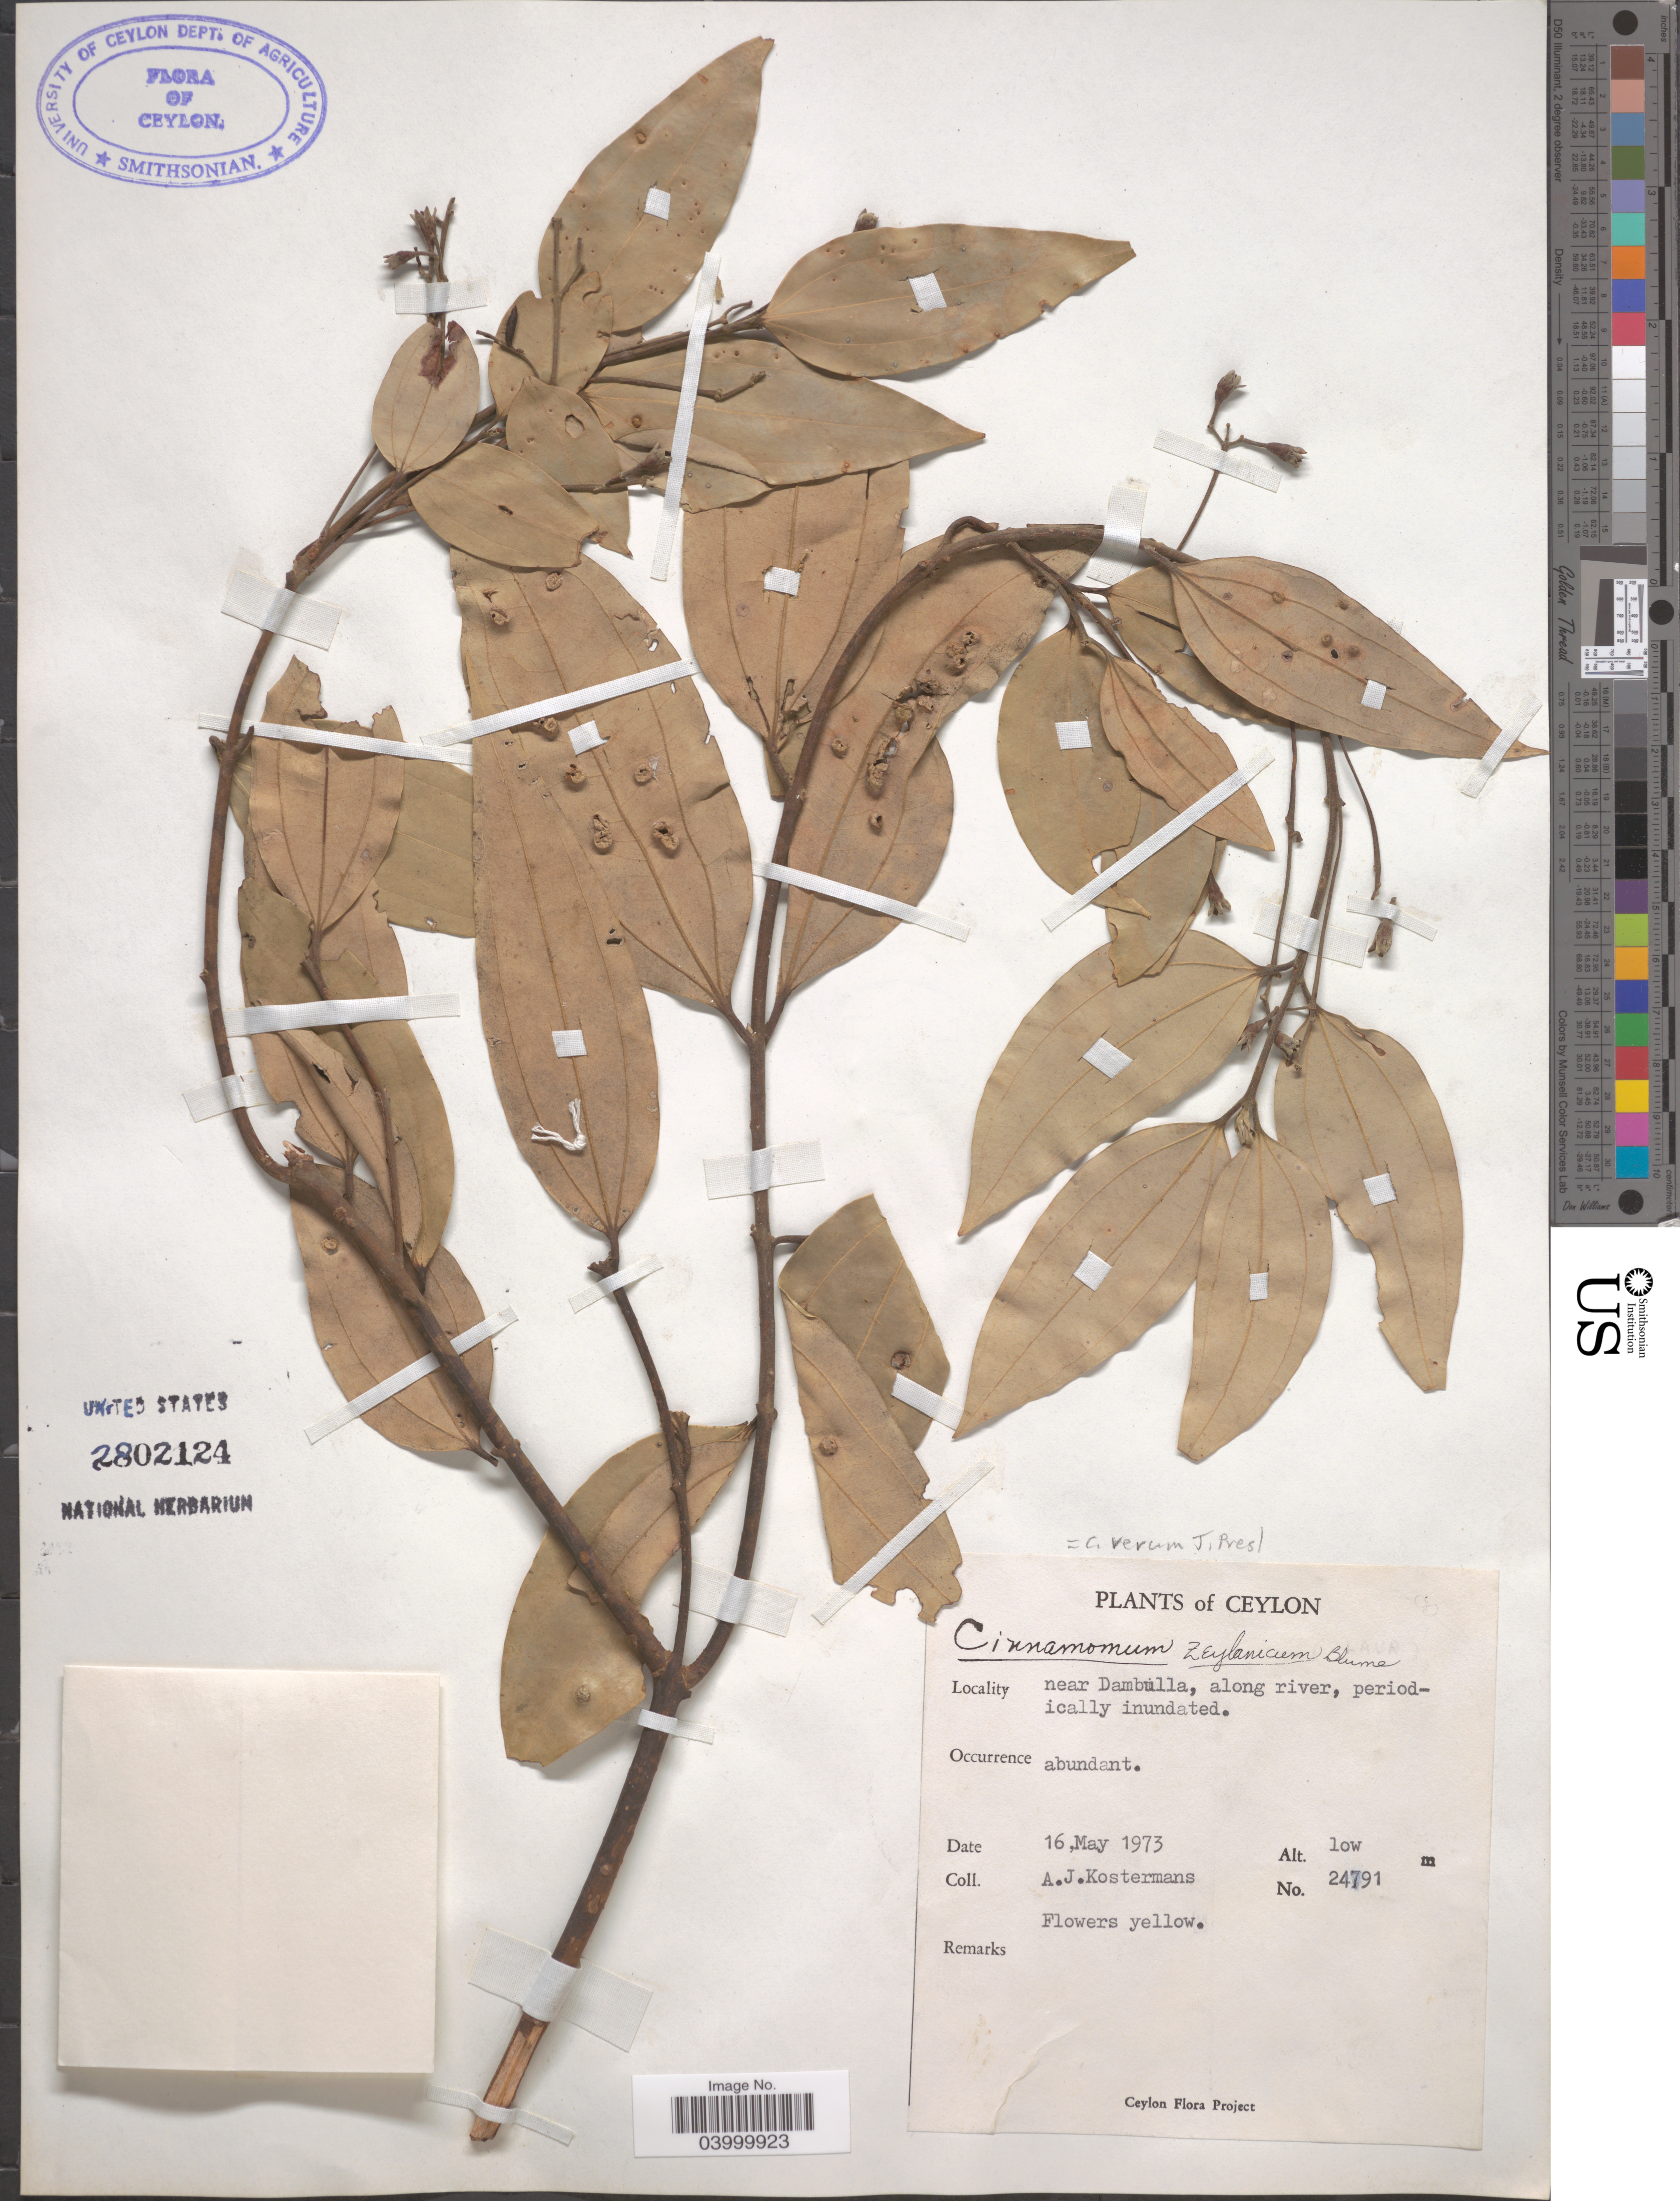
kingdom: Plantae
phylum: Tracheophyta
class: Magnoliopsida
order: Laurales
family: Lauraceae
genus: Cinnamomum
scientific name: Cinnamomum verum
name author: J. Presl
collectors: A. J. G. Kostermans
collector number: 24791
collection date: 1973-05-16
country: Sri Lanka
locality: Ceylon. Near Dambulla.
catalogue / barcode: US 2802124